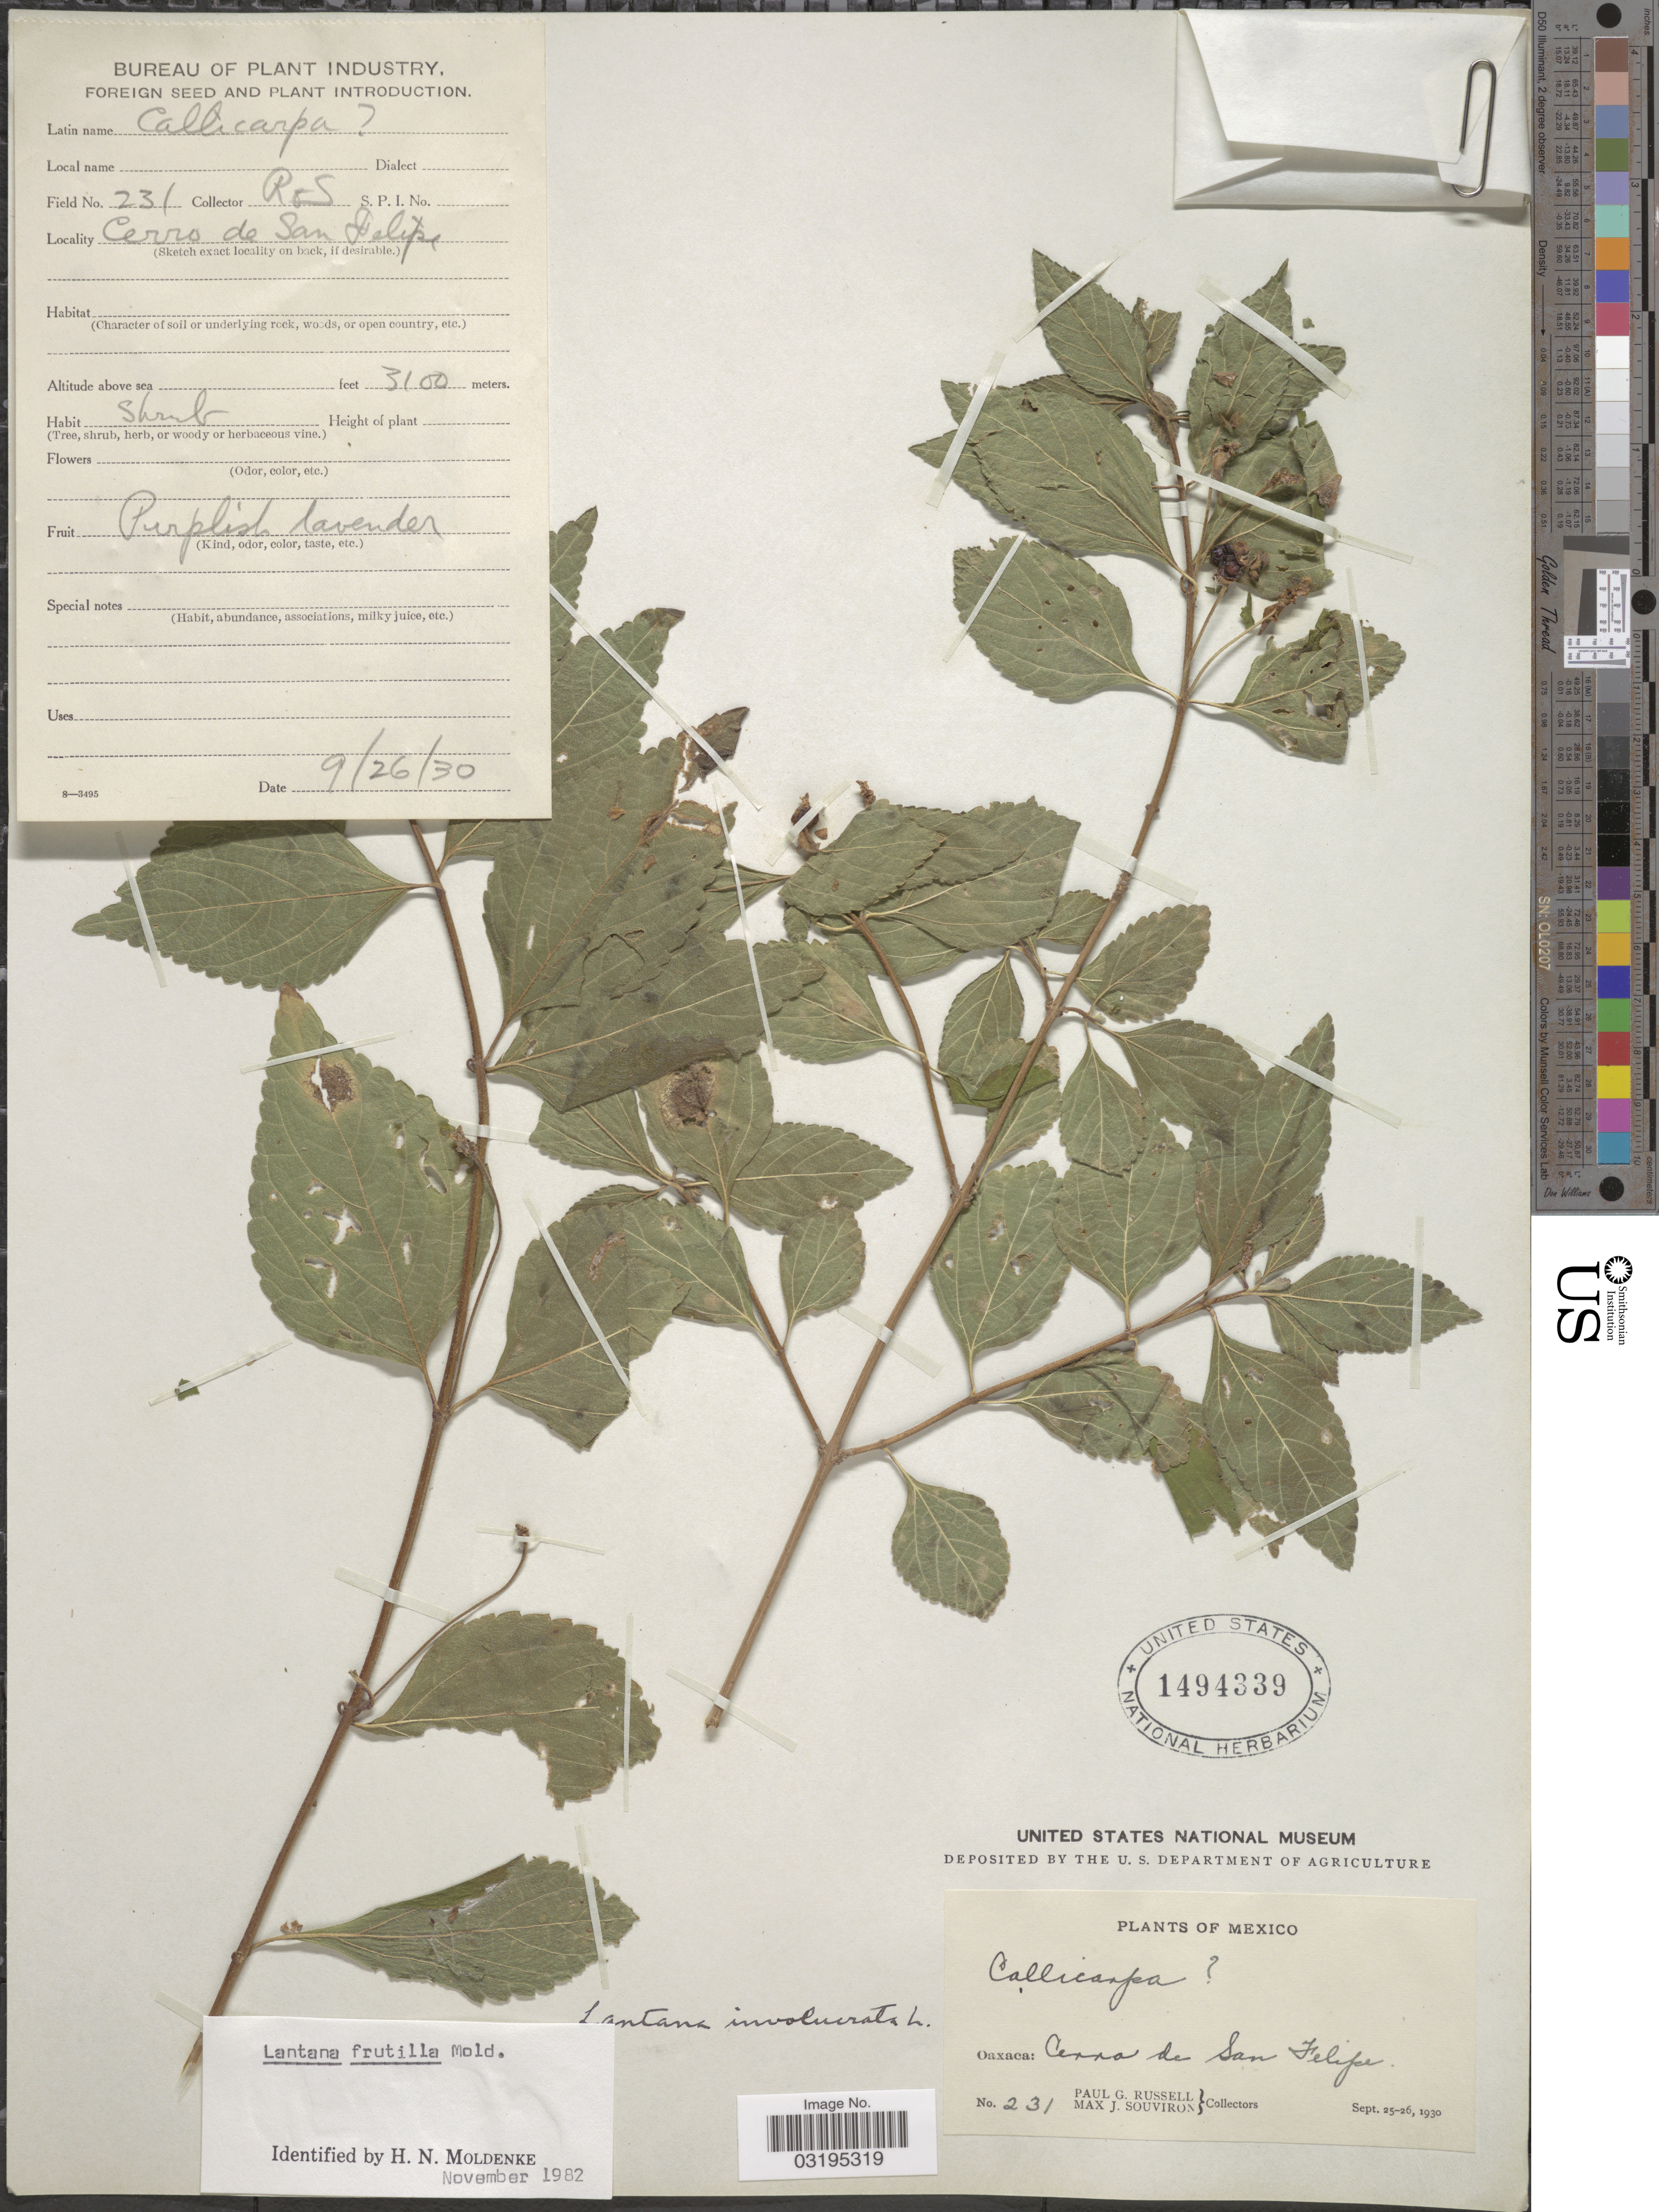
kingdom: Plantae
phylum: Tracheophyta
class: Magnoliopsida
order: Lamiales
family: Verbenaceae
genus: Lantana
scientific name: Lantana frutilla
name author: Moldenke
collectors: P. G. Russell & M. J. Souviron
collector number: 231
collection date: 1930-09-26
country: Mexico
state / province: Oaxaca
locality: Cerro de San Felipe.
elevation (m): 3100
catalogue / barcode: US 1494339